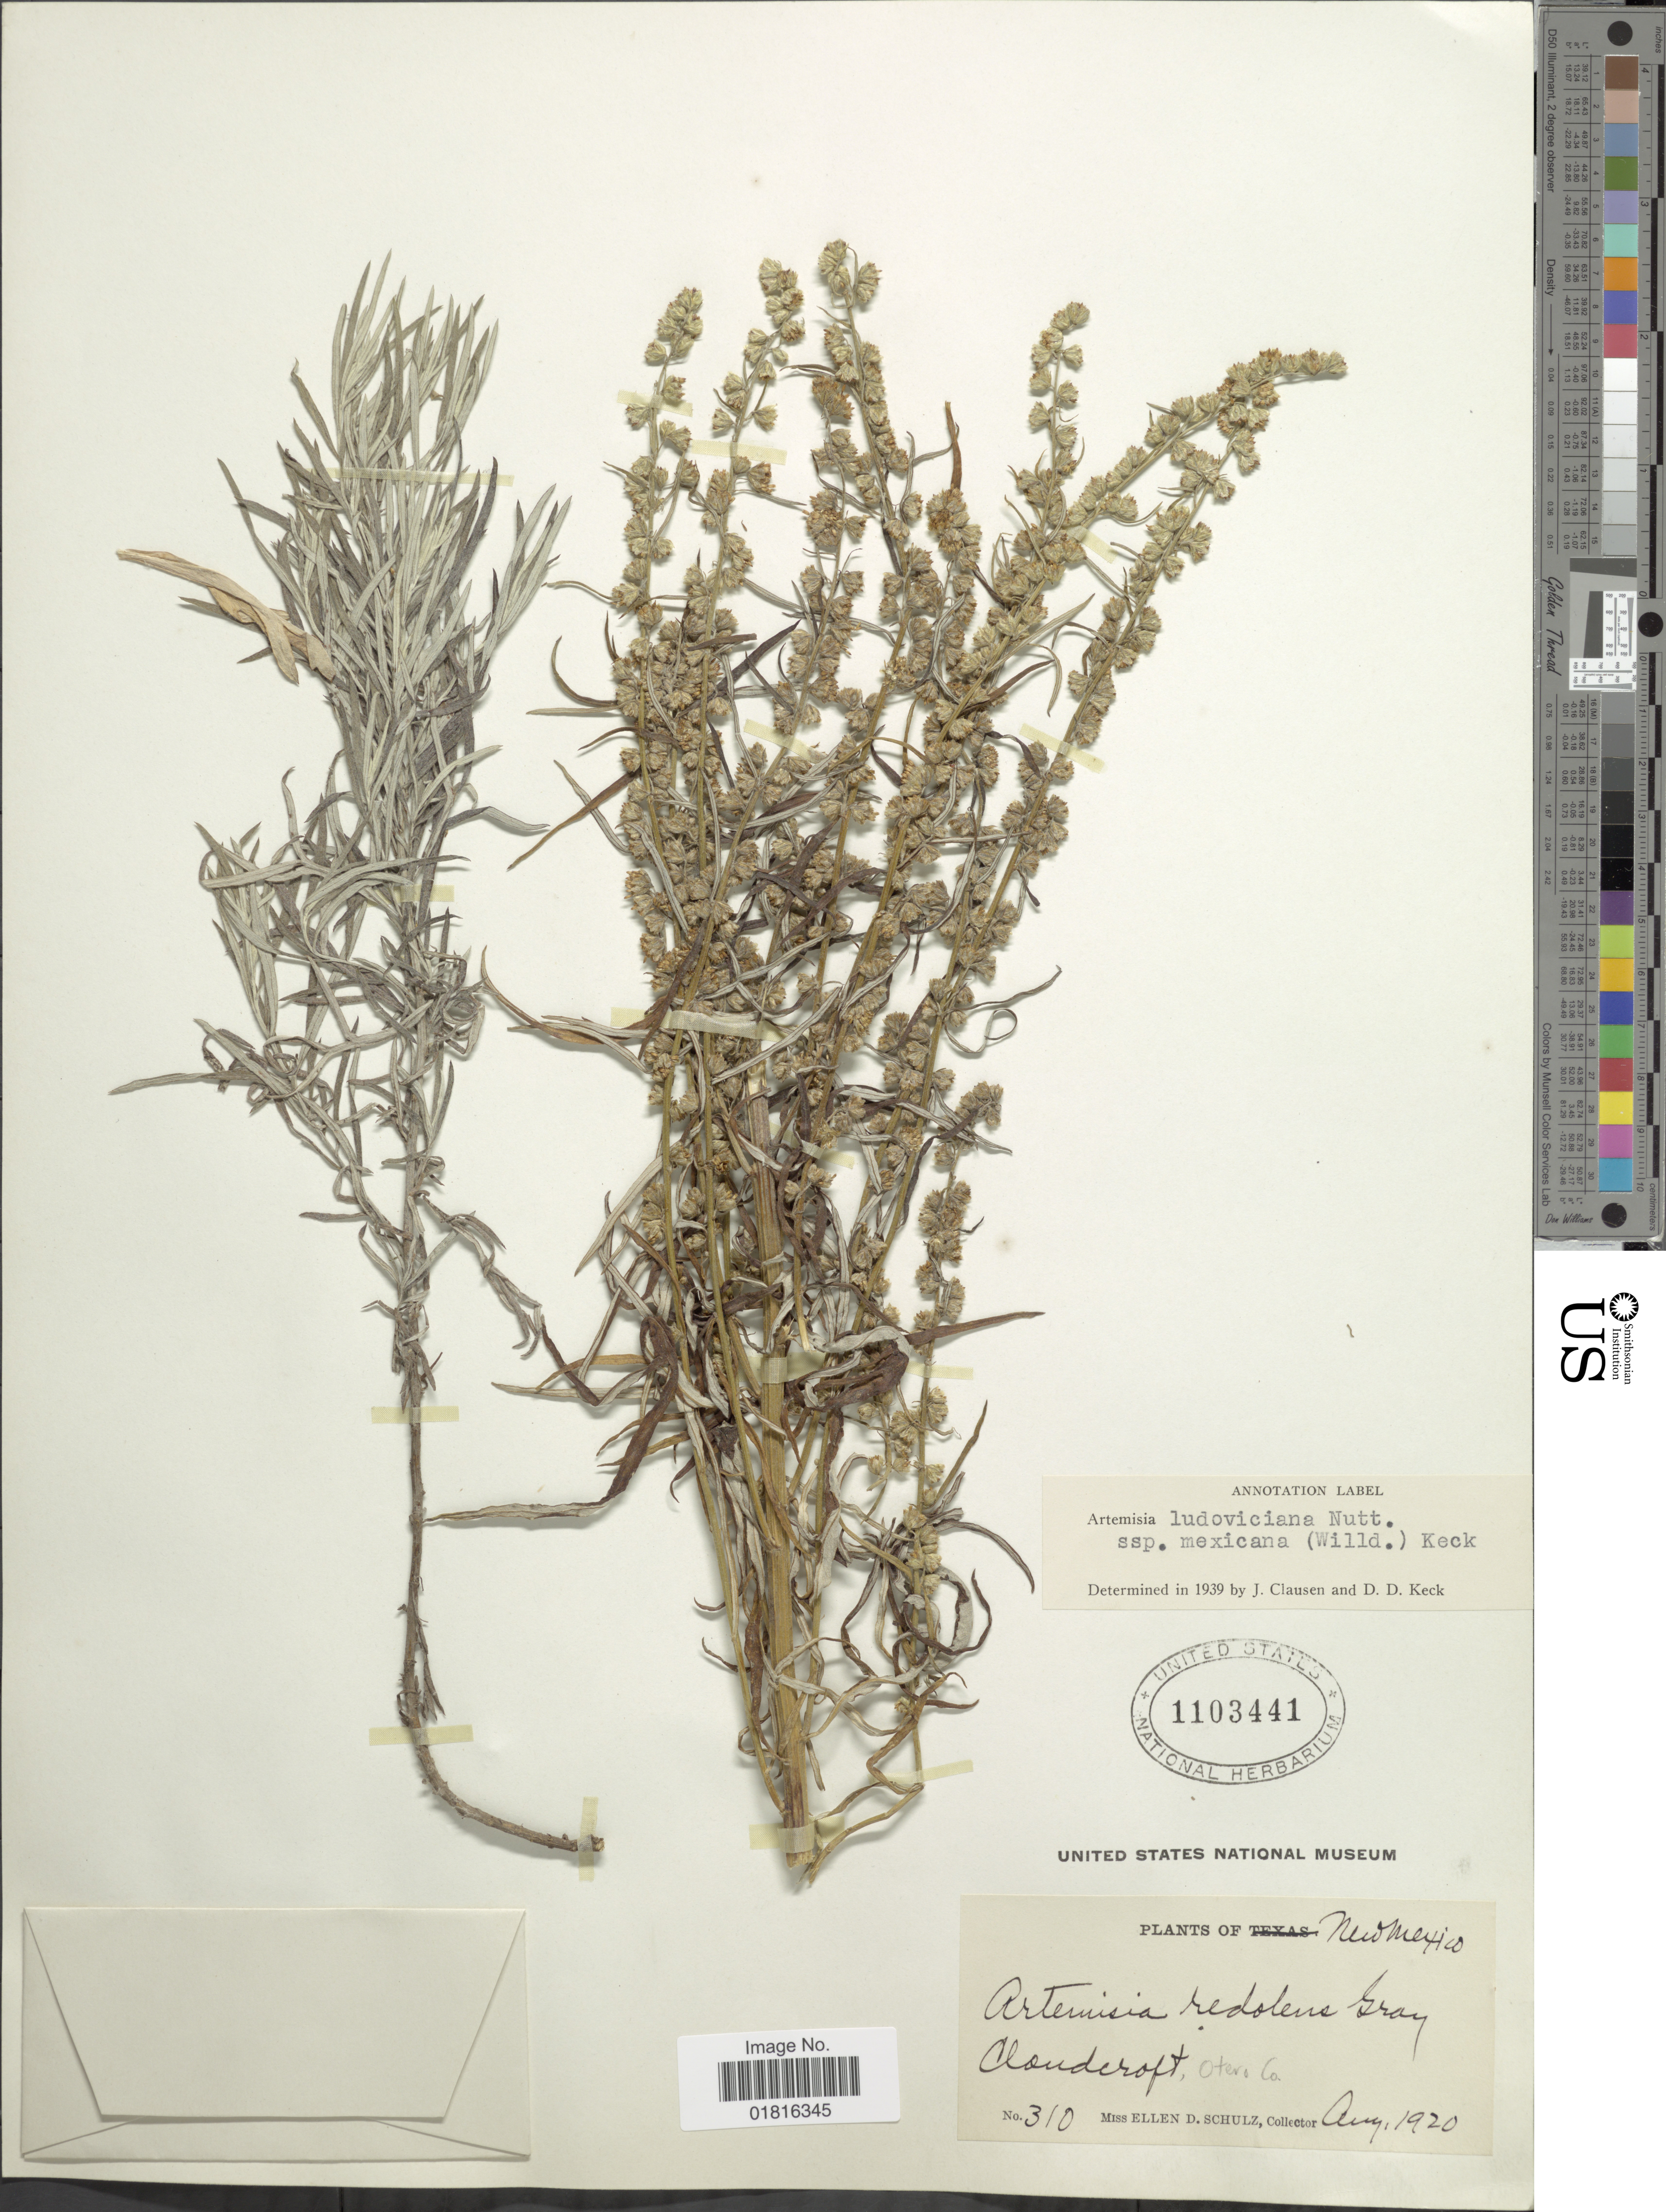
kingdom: Plantae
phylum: Tracheophyta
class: Magnoliopsida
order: Asterales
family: Asteraceae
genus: Artemisia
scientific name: Artemisia ludoviciana subsp. mexicana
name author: (Willd. ex Spreng.) D.D. Keck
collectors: E. D. Schulz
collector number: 310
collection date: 1920-08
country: United States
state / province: New Mexico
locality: Cloudcroft, Otero Co.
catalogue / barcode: US 1103441